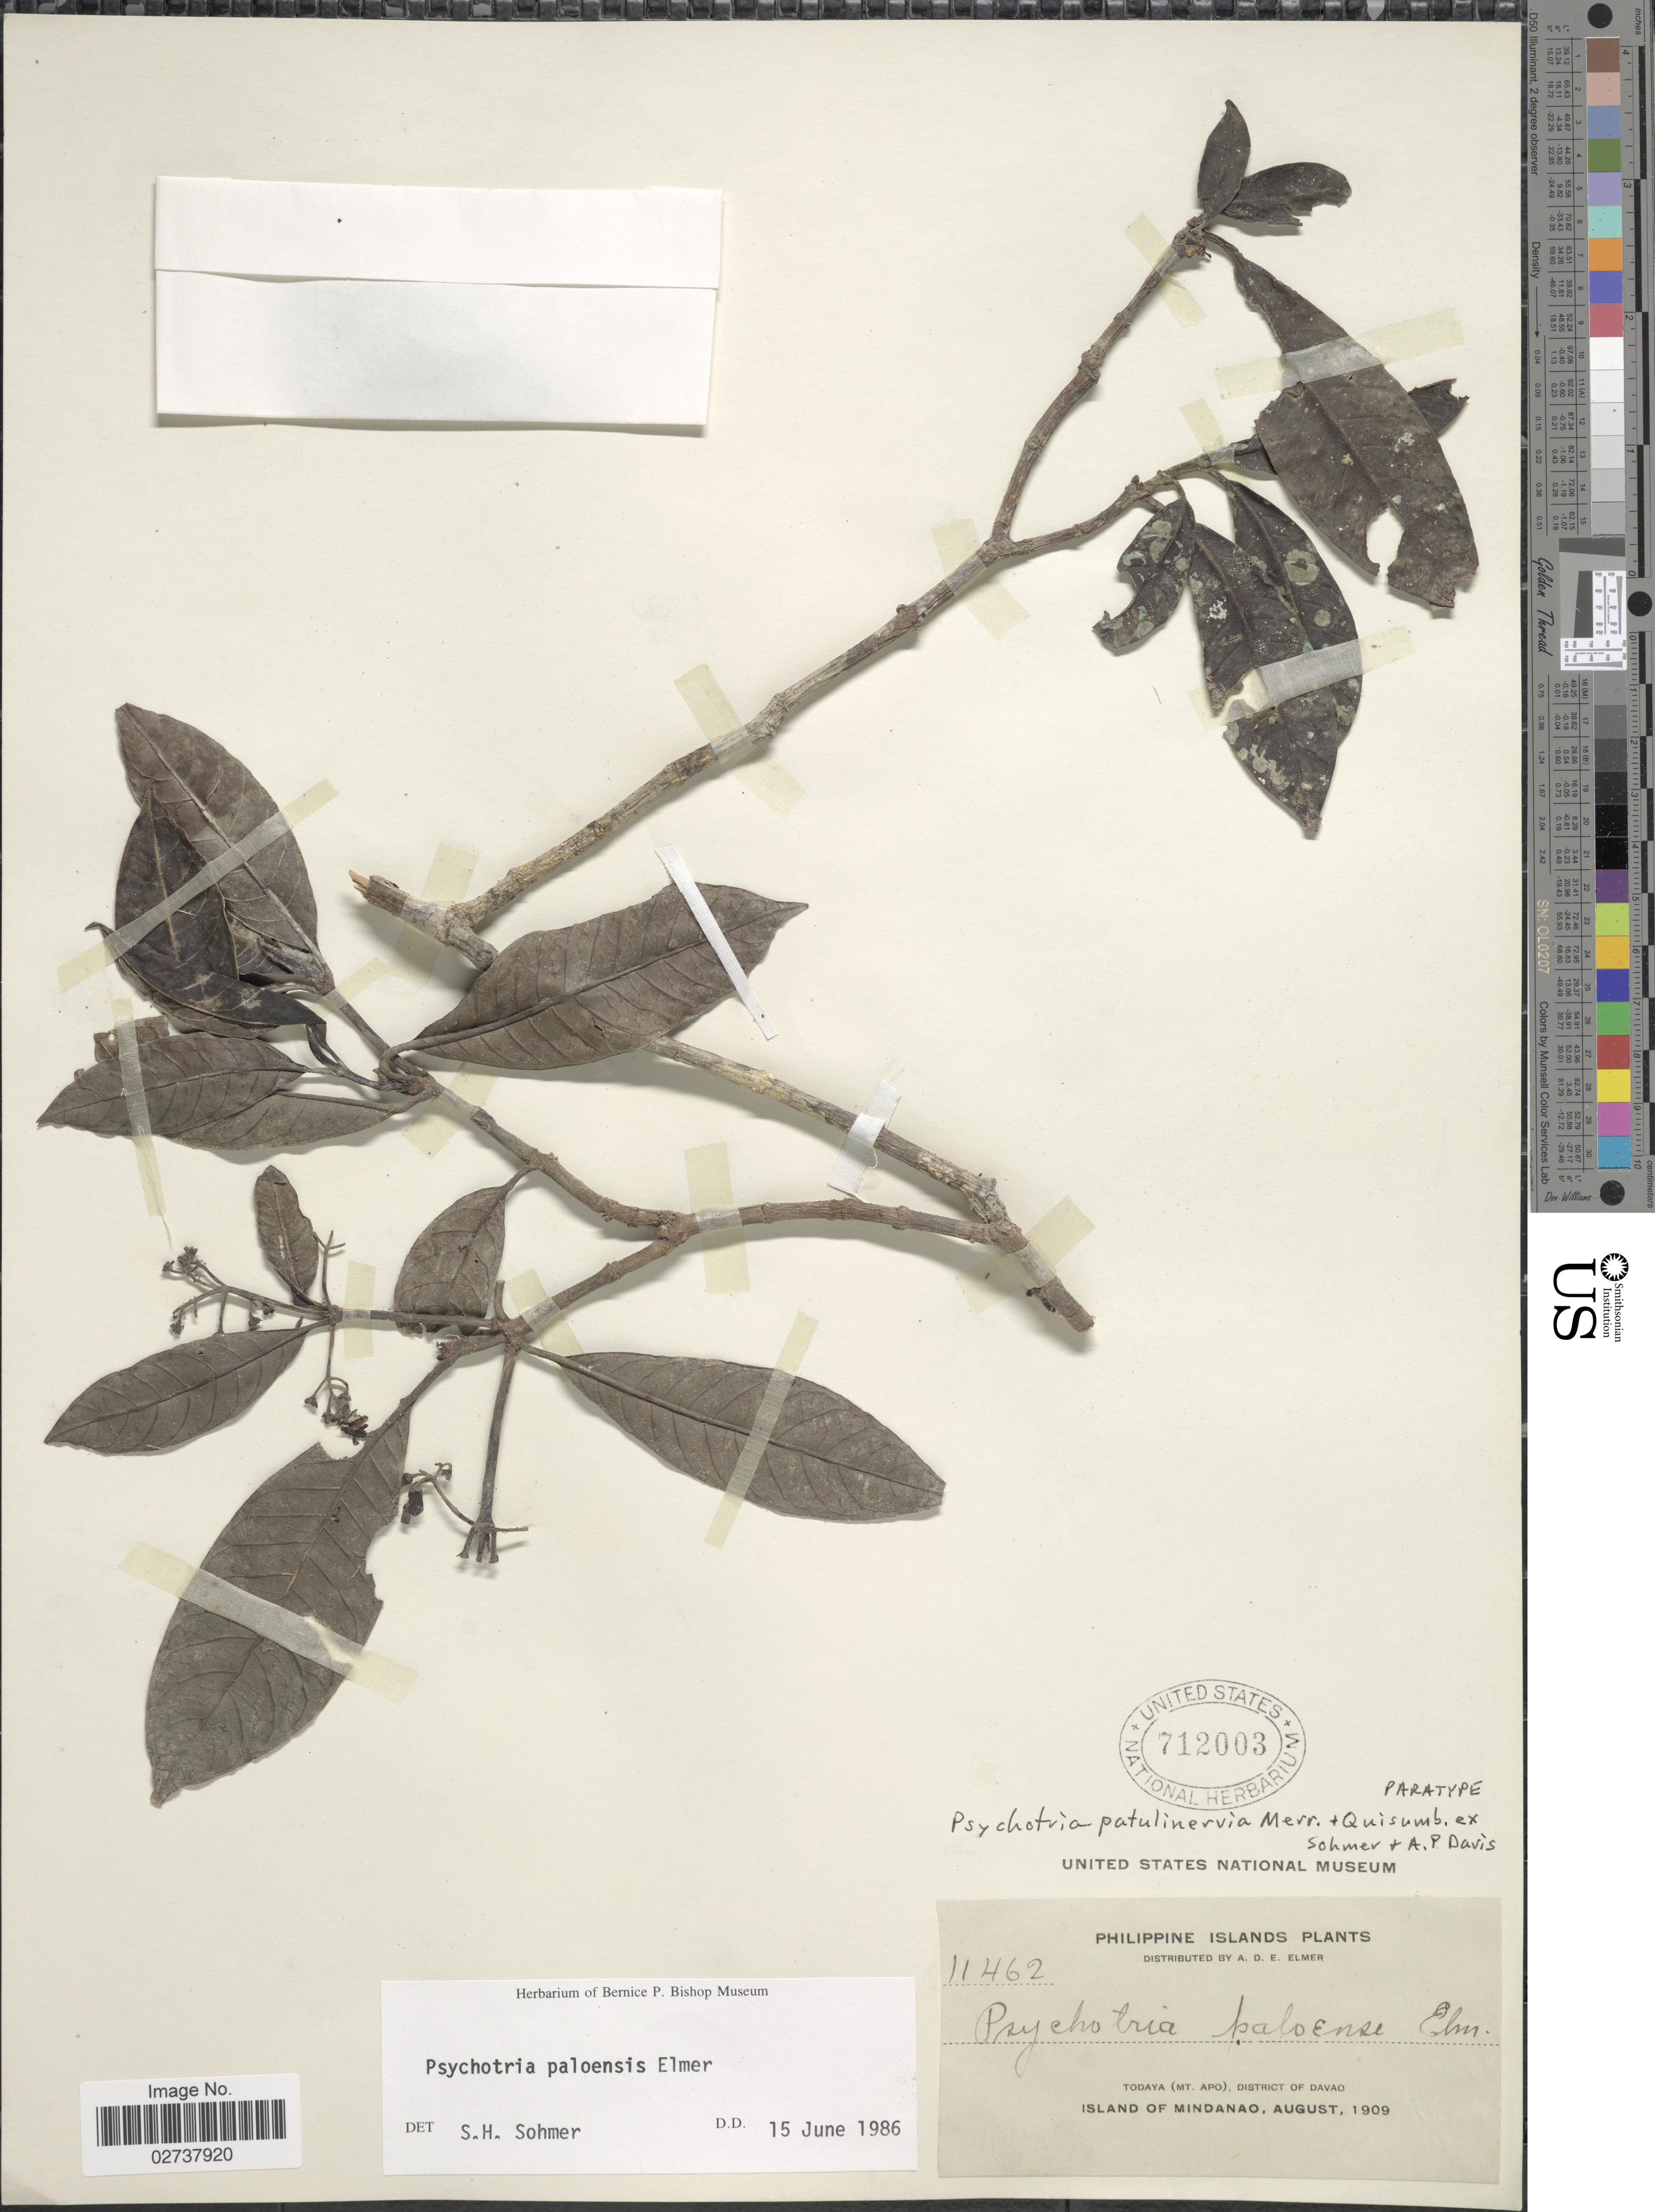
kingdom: Plantae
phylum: Tracheophyta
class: Magnoliopsida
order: Gentianales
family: Rubiaceae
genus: Psychotria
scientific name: Psychotria patulinervia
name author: Merr. & Quisumb. ex Sohmer & A.P. Davis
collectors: A. D. E. Elmer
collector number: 11462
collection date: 1909-08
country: Philippines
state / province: Davao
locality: Todaya (Mt. Apo), District of Davao. Island of Mindanao.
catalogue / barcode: US 712003